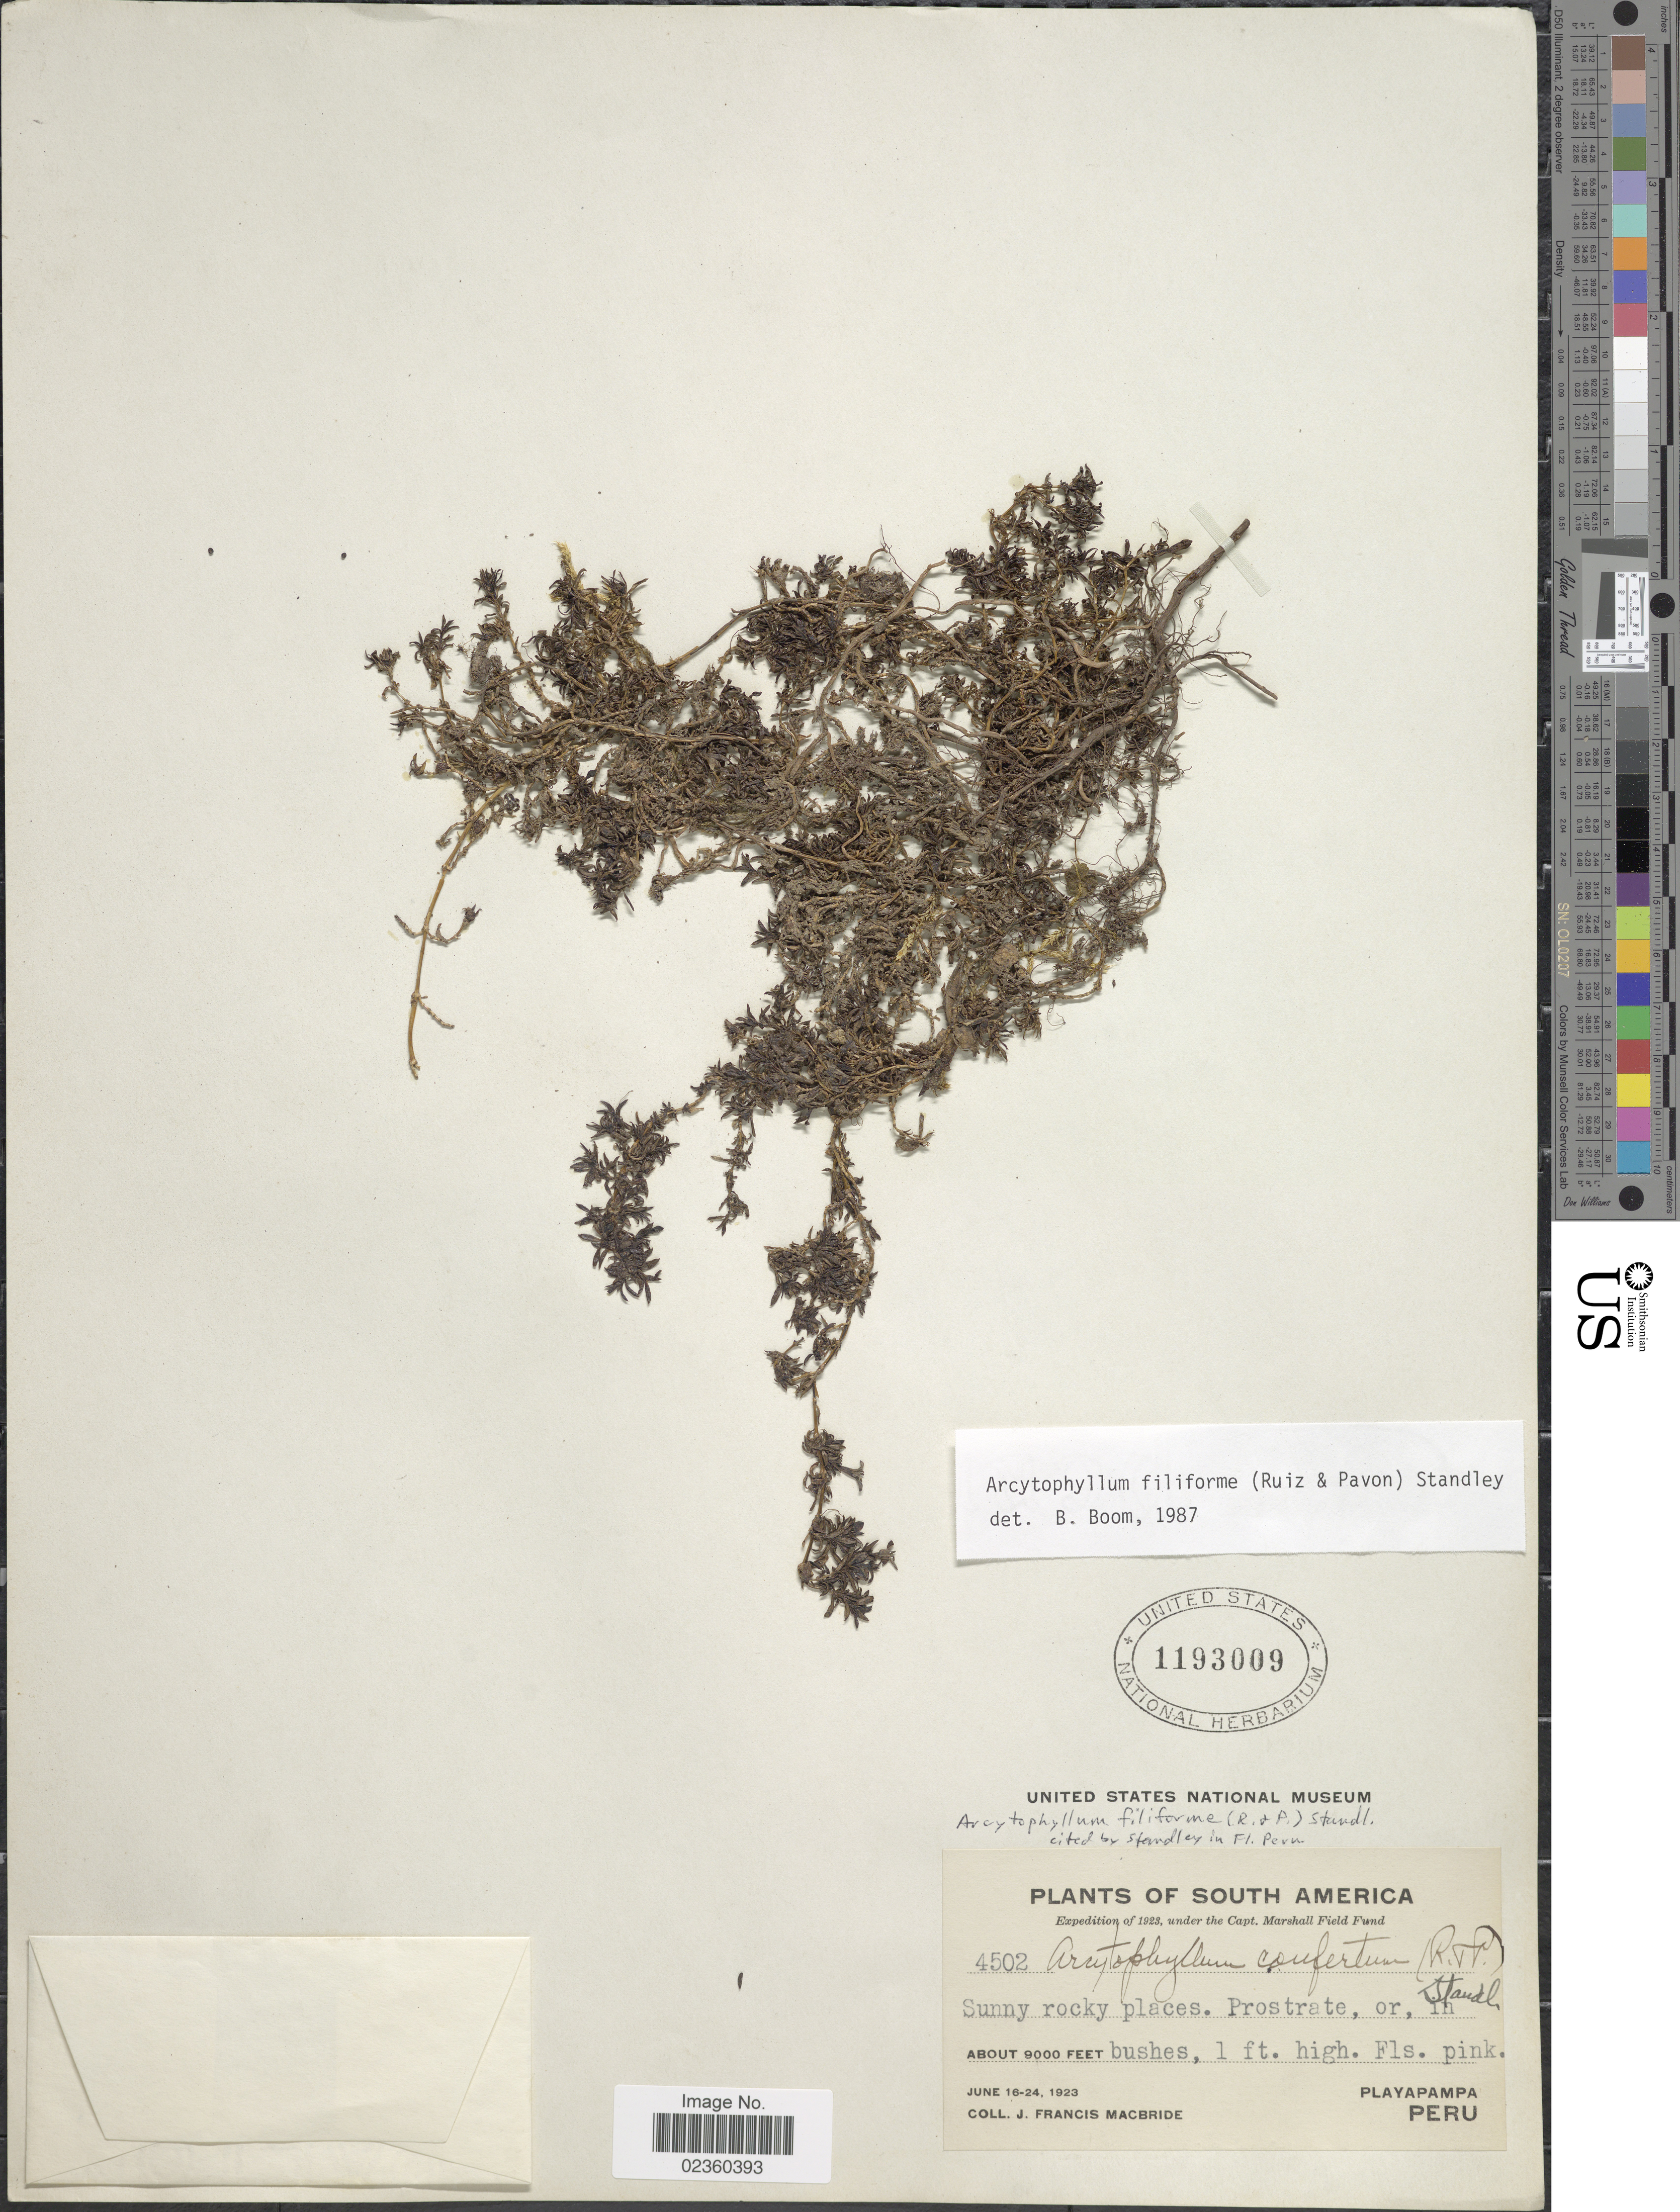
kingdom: Plantae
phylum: Tracheophyta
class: Magnoliopsida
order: Gentianales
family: Rubiaceae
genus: Arcytophyllum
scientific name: Arcytophyllum filiforme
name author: (Ruiz & Pav.) Standl.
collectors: J. F. Macbride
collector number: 4502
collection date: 1923-06-16/1923-06-24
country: Peru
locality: Sunny rocky places, Playapampa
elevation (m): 2743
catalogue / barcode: US 1193009